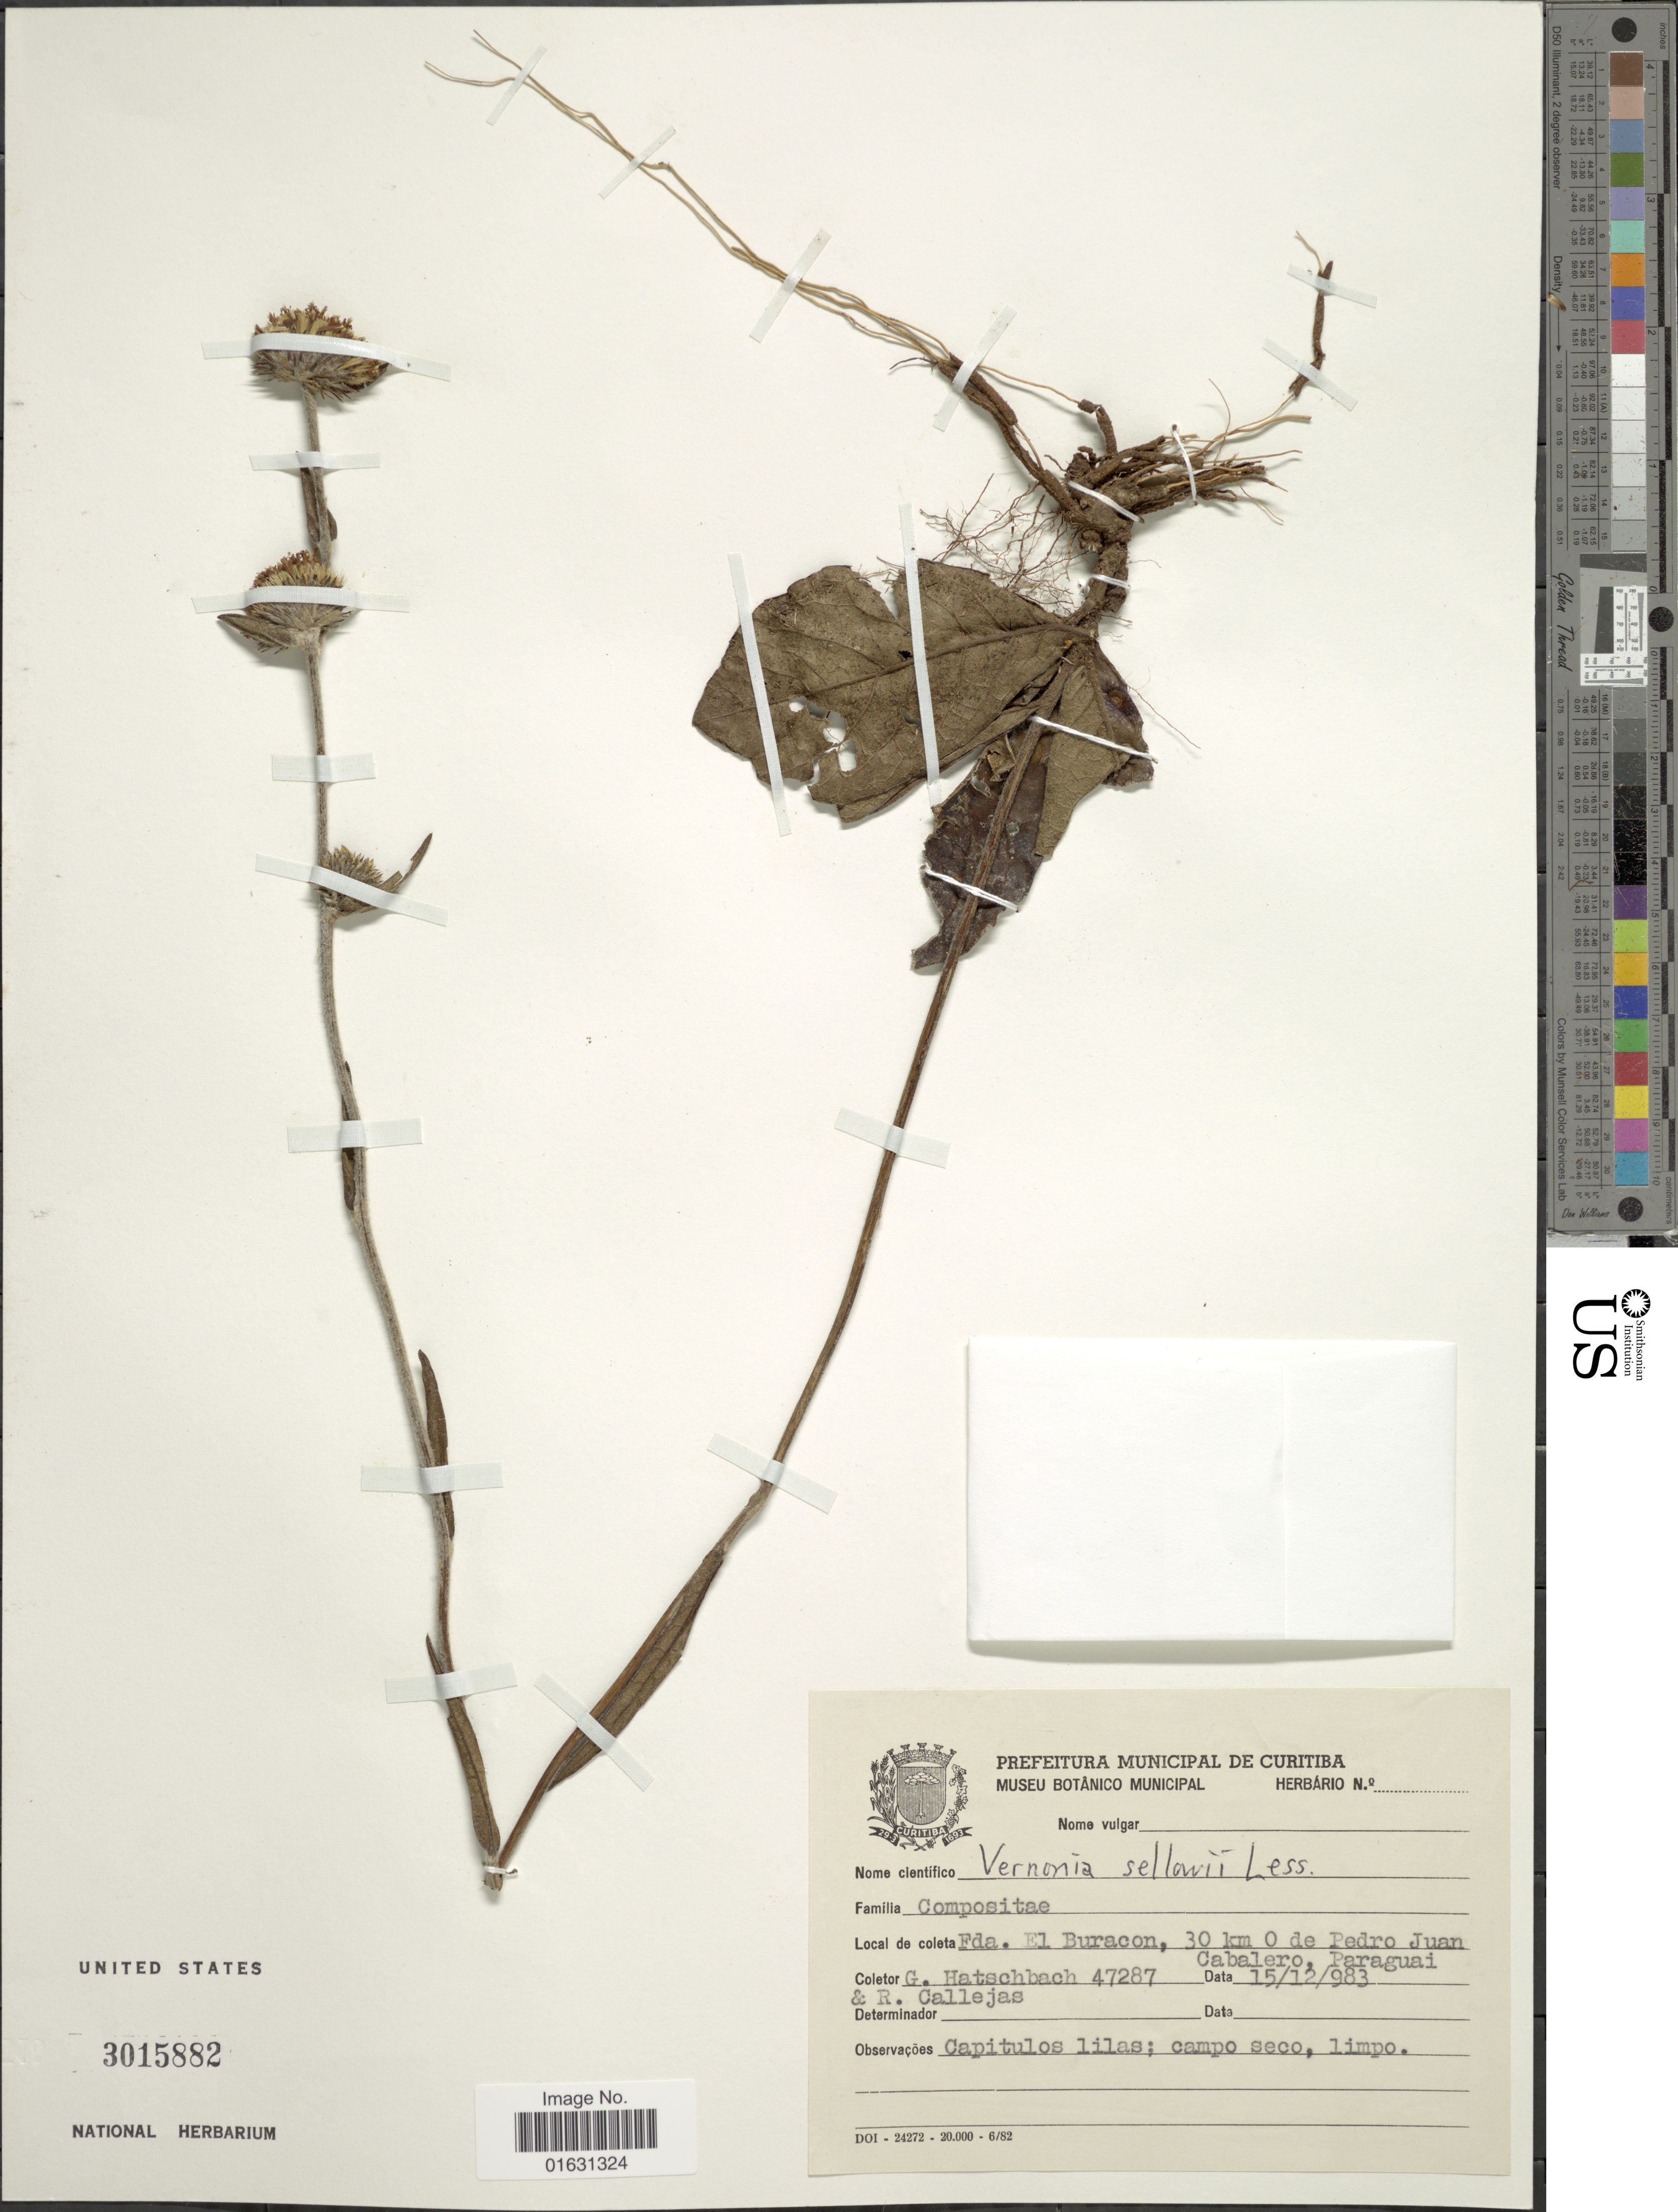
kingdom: Plantae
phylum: Tracheophyta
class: Magnoliopsida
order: Asterales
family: Asteraceae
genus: Lessingianthus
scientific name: Lessingianthus sellowii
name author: (Less.) H. Rob.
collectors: G. Hatschbach & R. Callejas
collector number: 47287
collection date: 1983-12-15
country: Paraguay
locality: Fda. El Buracon, 30 km O de Pedro Juan Cabalero, Paraguai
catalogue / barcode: US 3015882